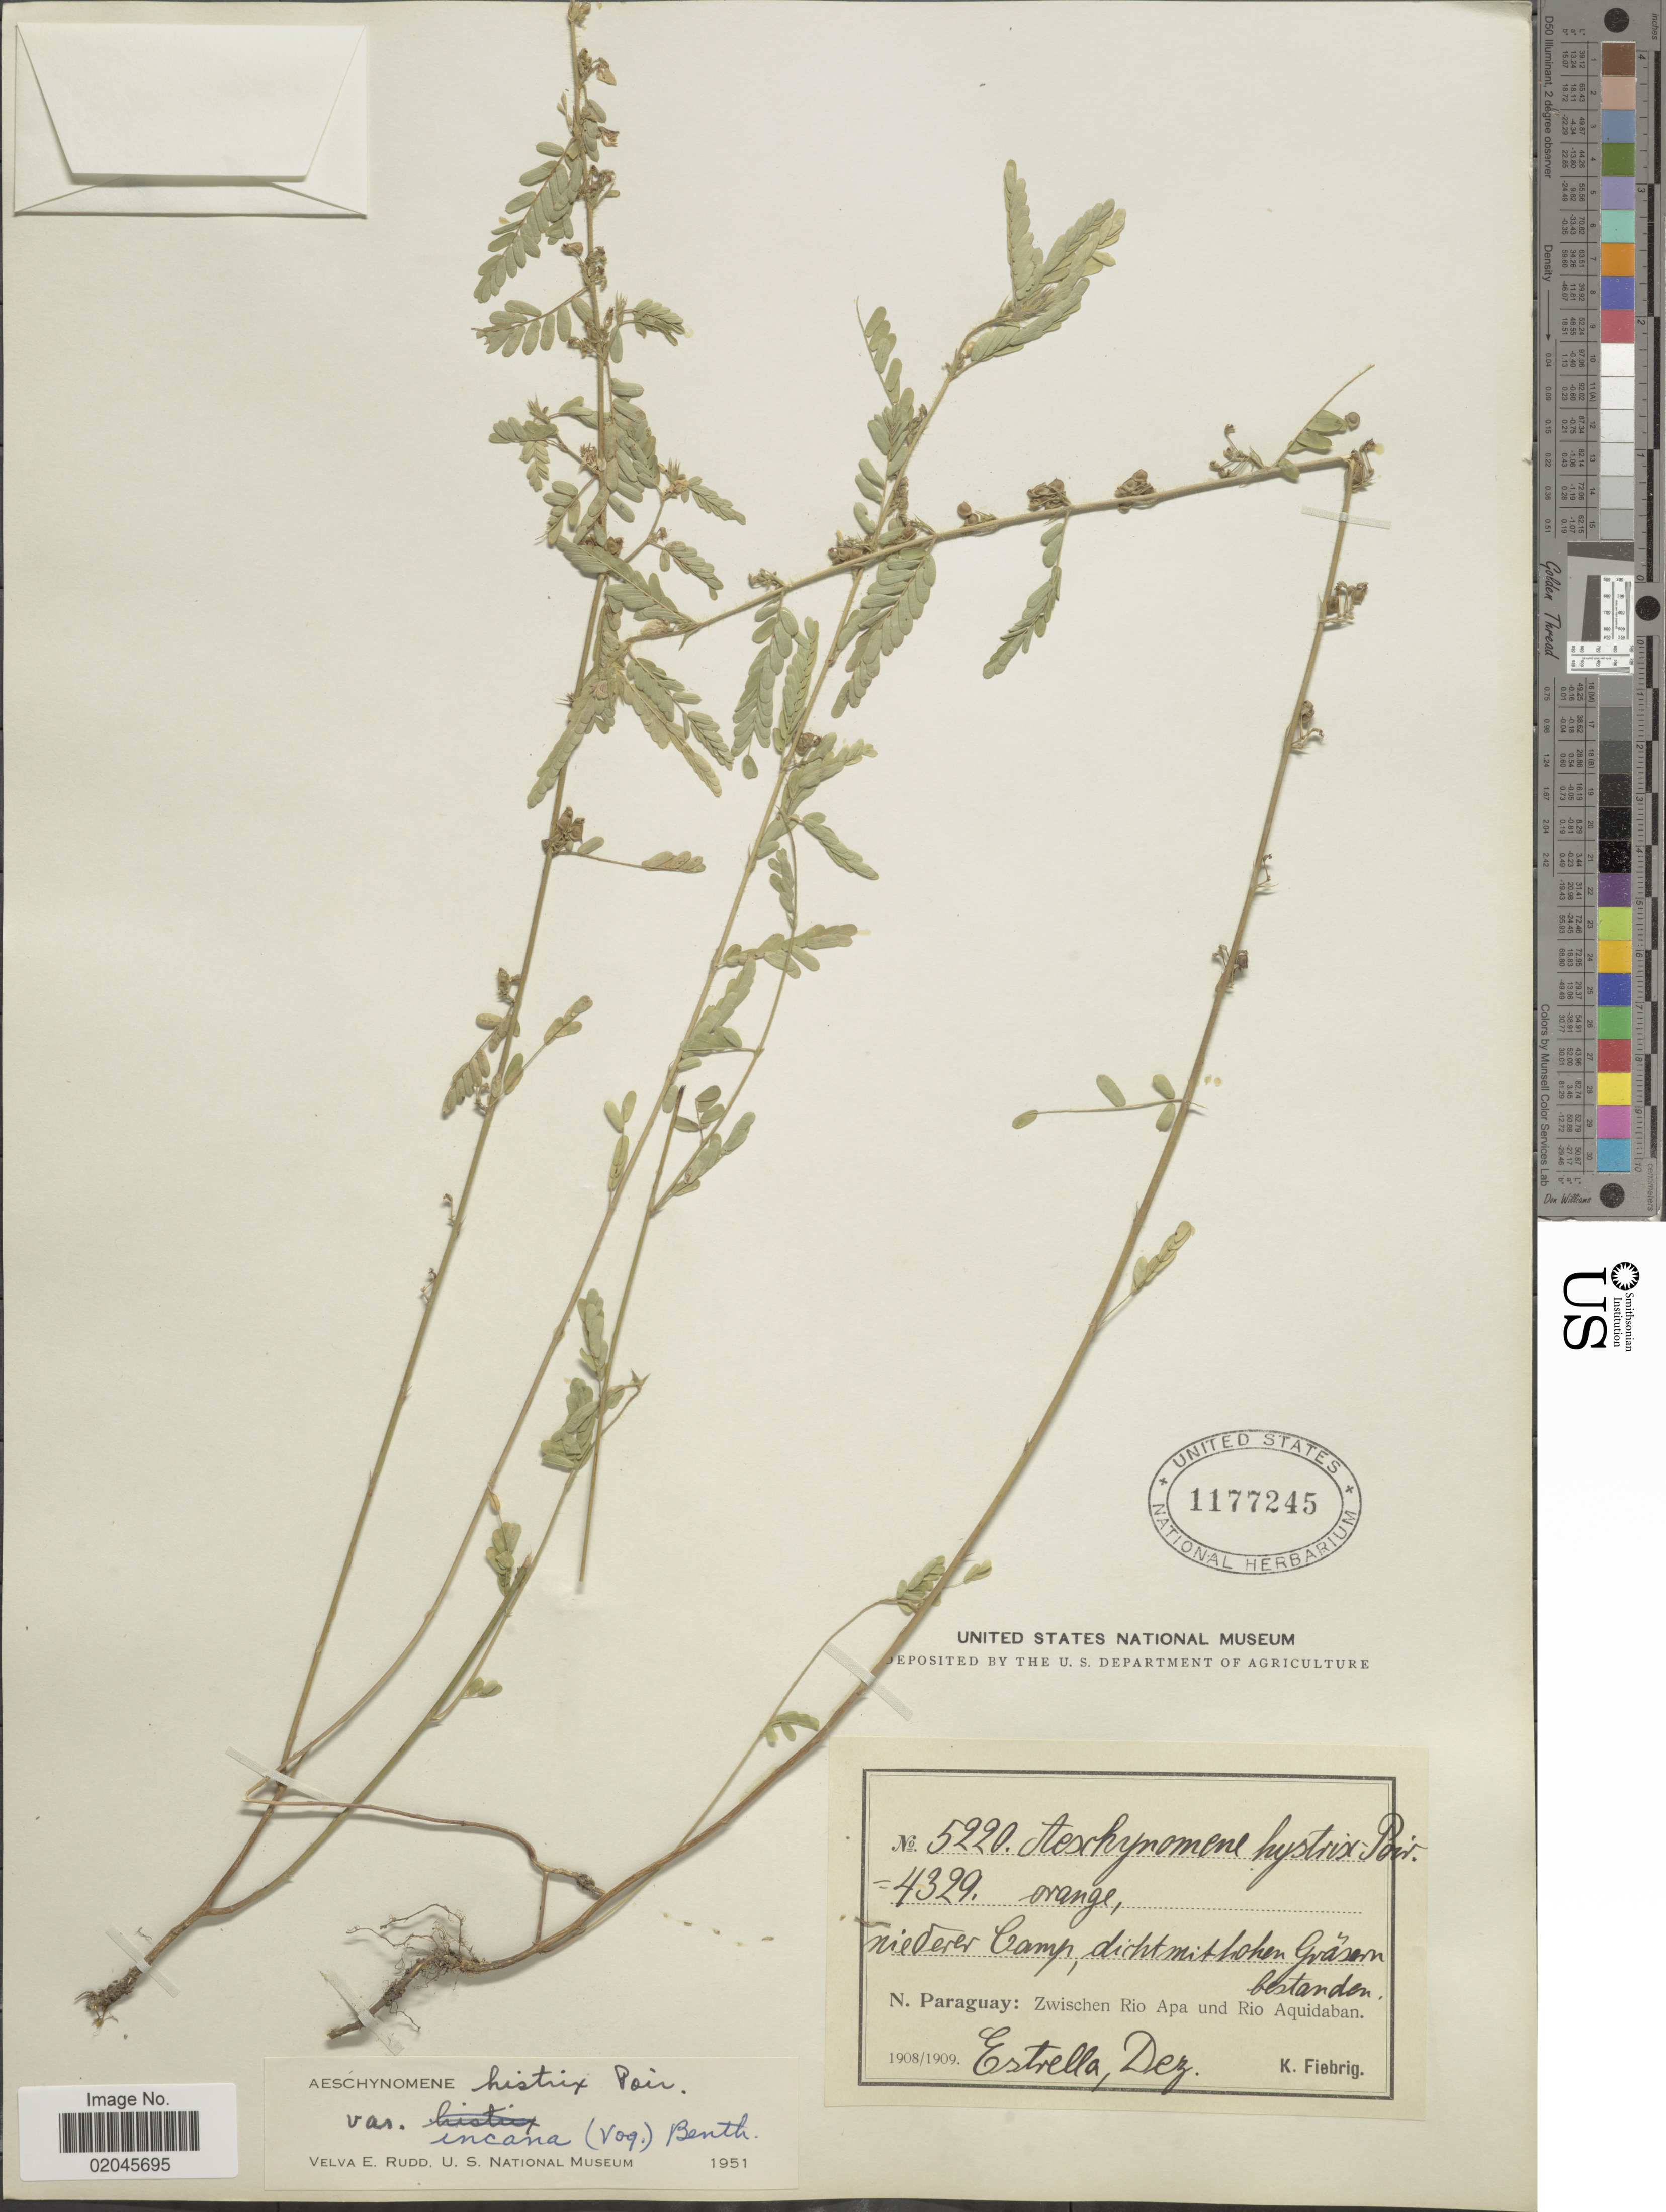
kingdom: Plantae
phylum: Tracheophyta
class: Magnoliopsida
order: Fabales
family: Fabaceae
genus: Aeschynomene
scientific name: Aeschynomene histrix var. incana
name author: Benth.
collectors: K. Fiebrig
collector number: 5220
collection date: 1908/1909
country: Paraguay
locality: N. Paraguay: Zwischen Rio Apa und Rio Aquidaban, Estrella, Dez.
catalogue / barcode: US 1177245